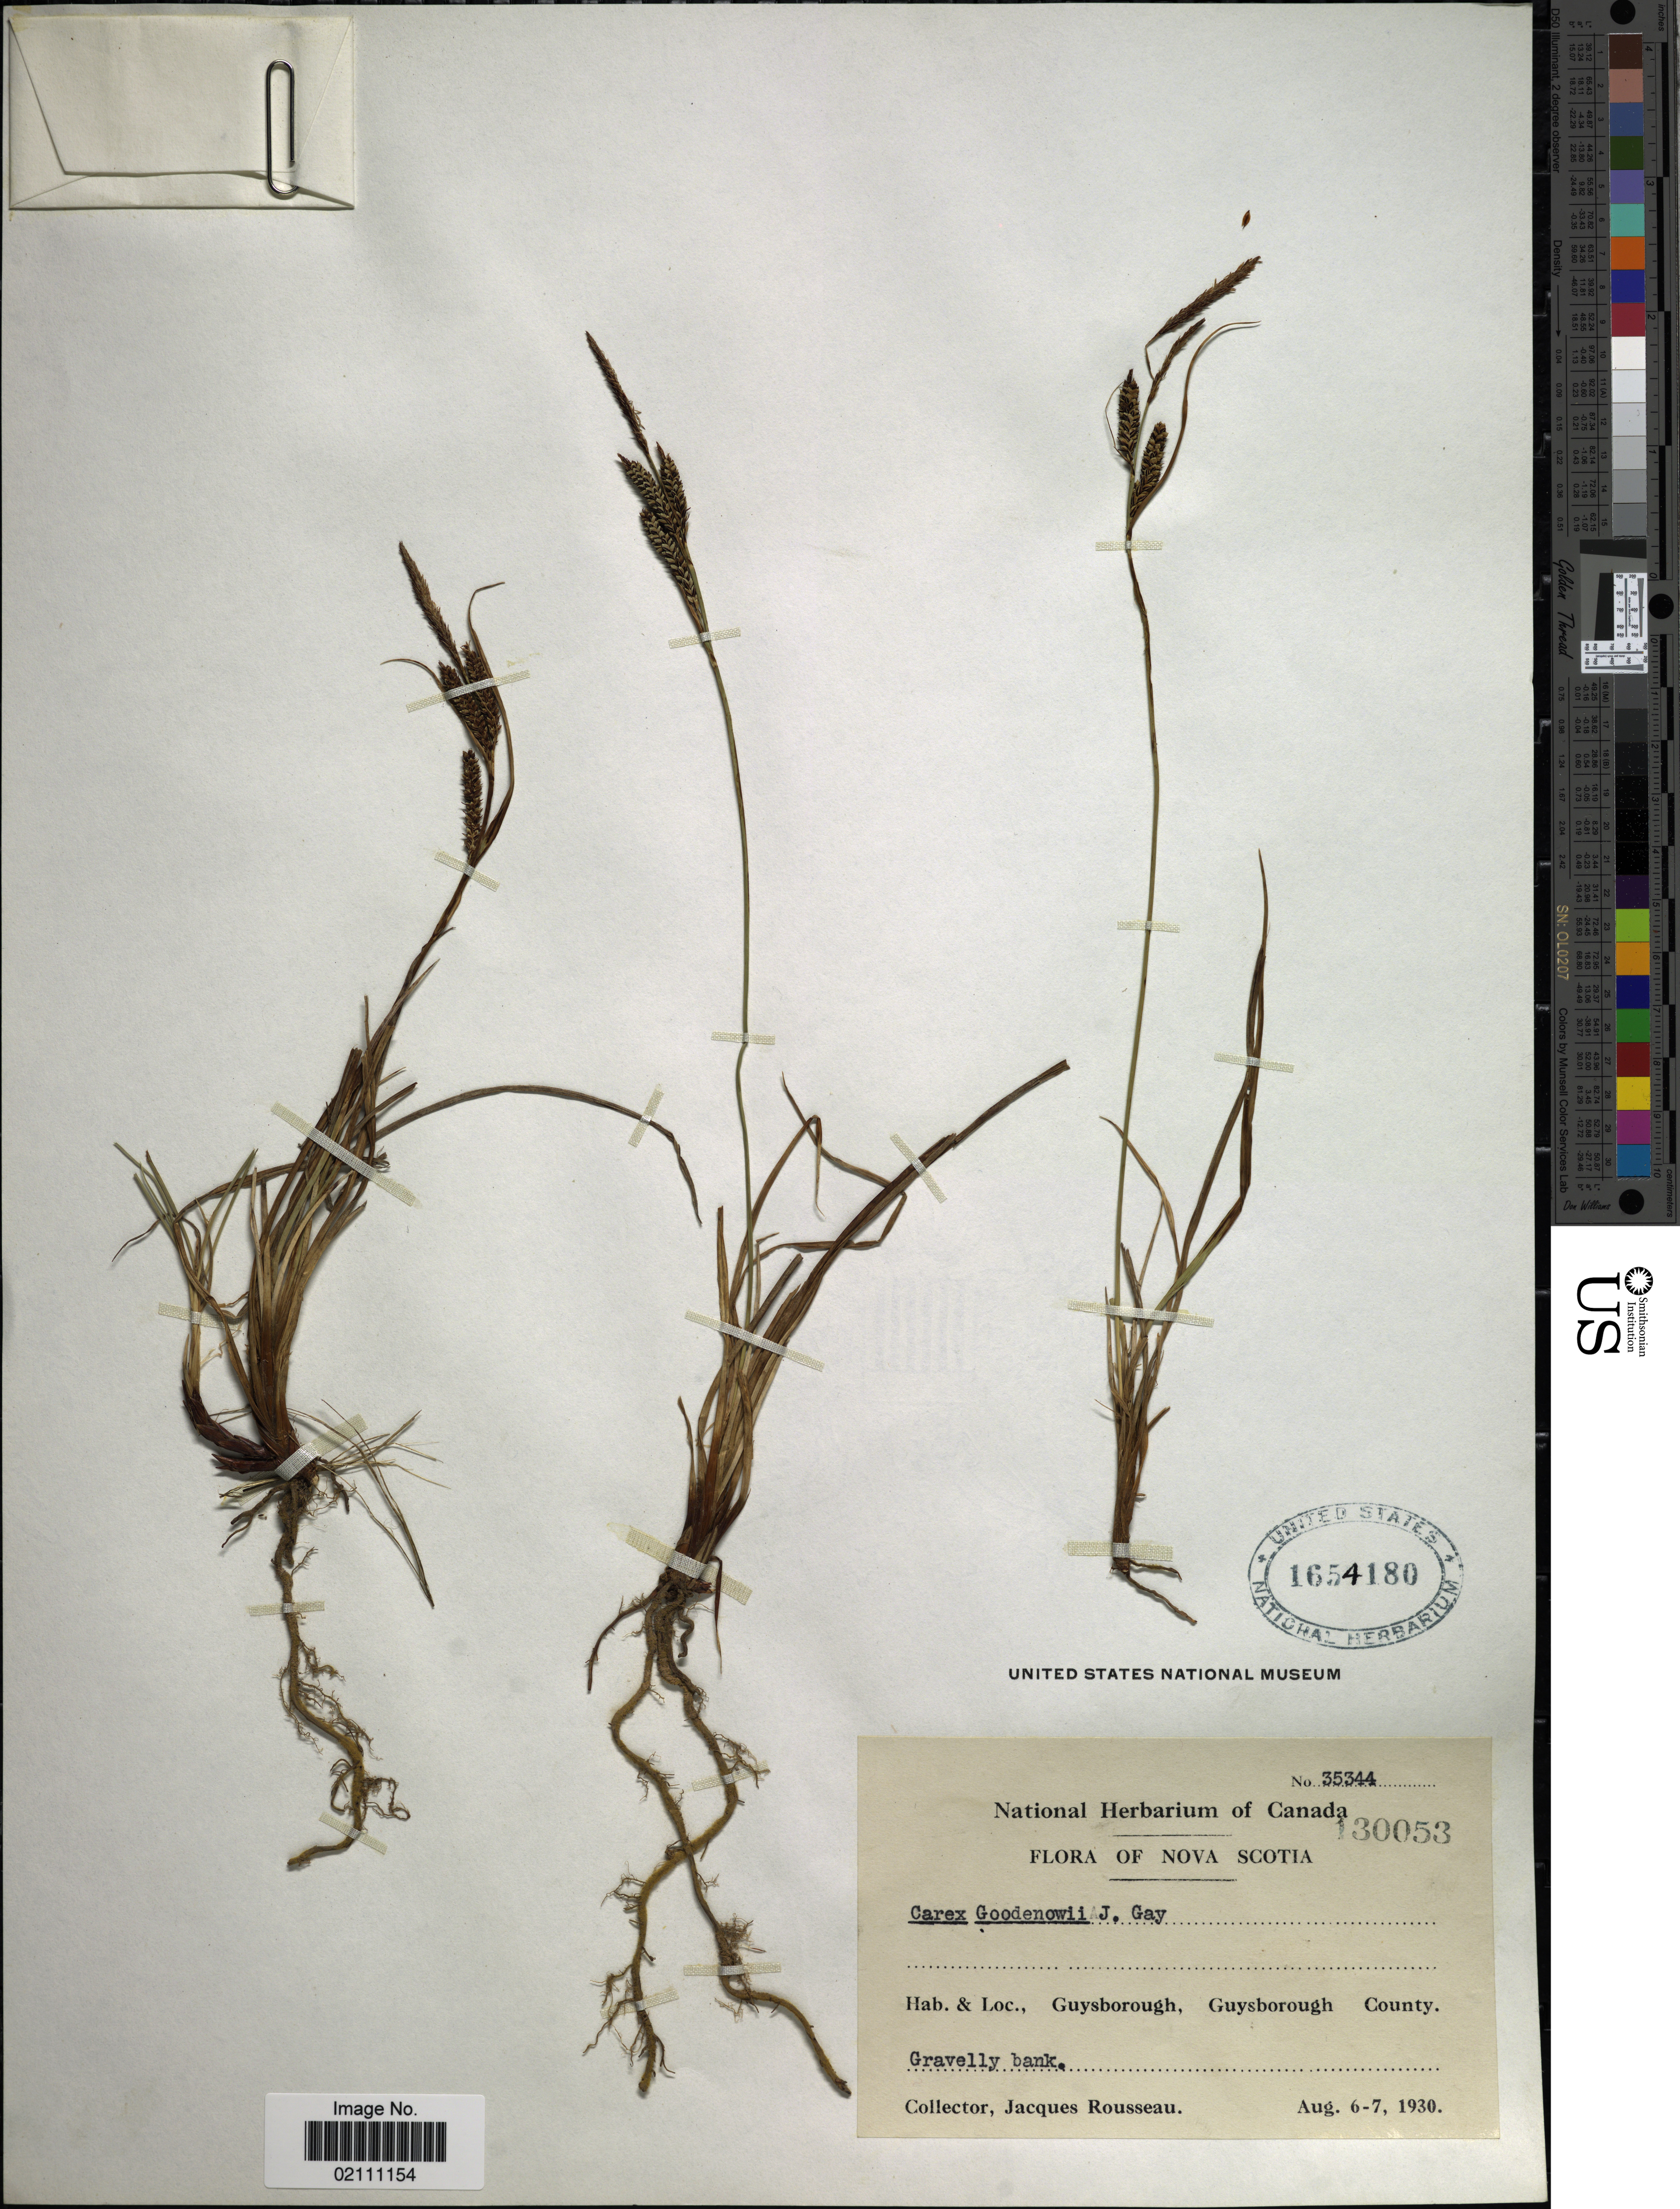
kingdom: Plantae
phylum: Tracheophyta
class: Liliopsida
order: Poales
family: Cyperaceae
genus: Carex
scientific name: Carex nigra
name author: (L.) Reichard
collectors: J. Rousseau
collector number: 35344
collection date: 1930-08-06/1930-08-07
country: Canada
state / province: Nova Scotia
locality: Guysborough, Guysborough County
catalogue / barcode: US 1654180